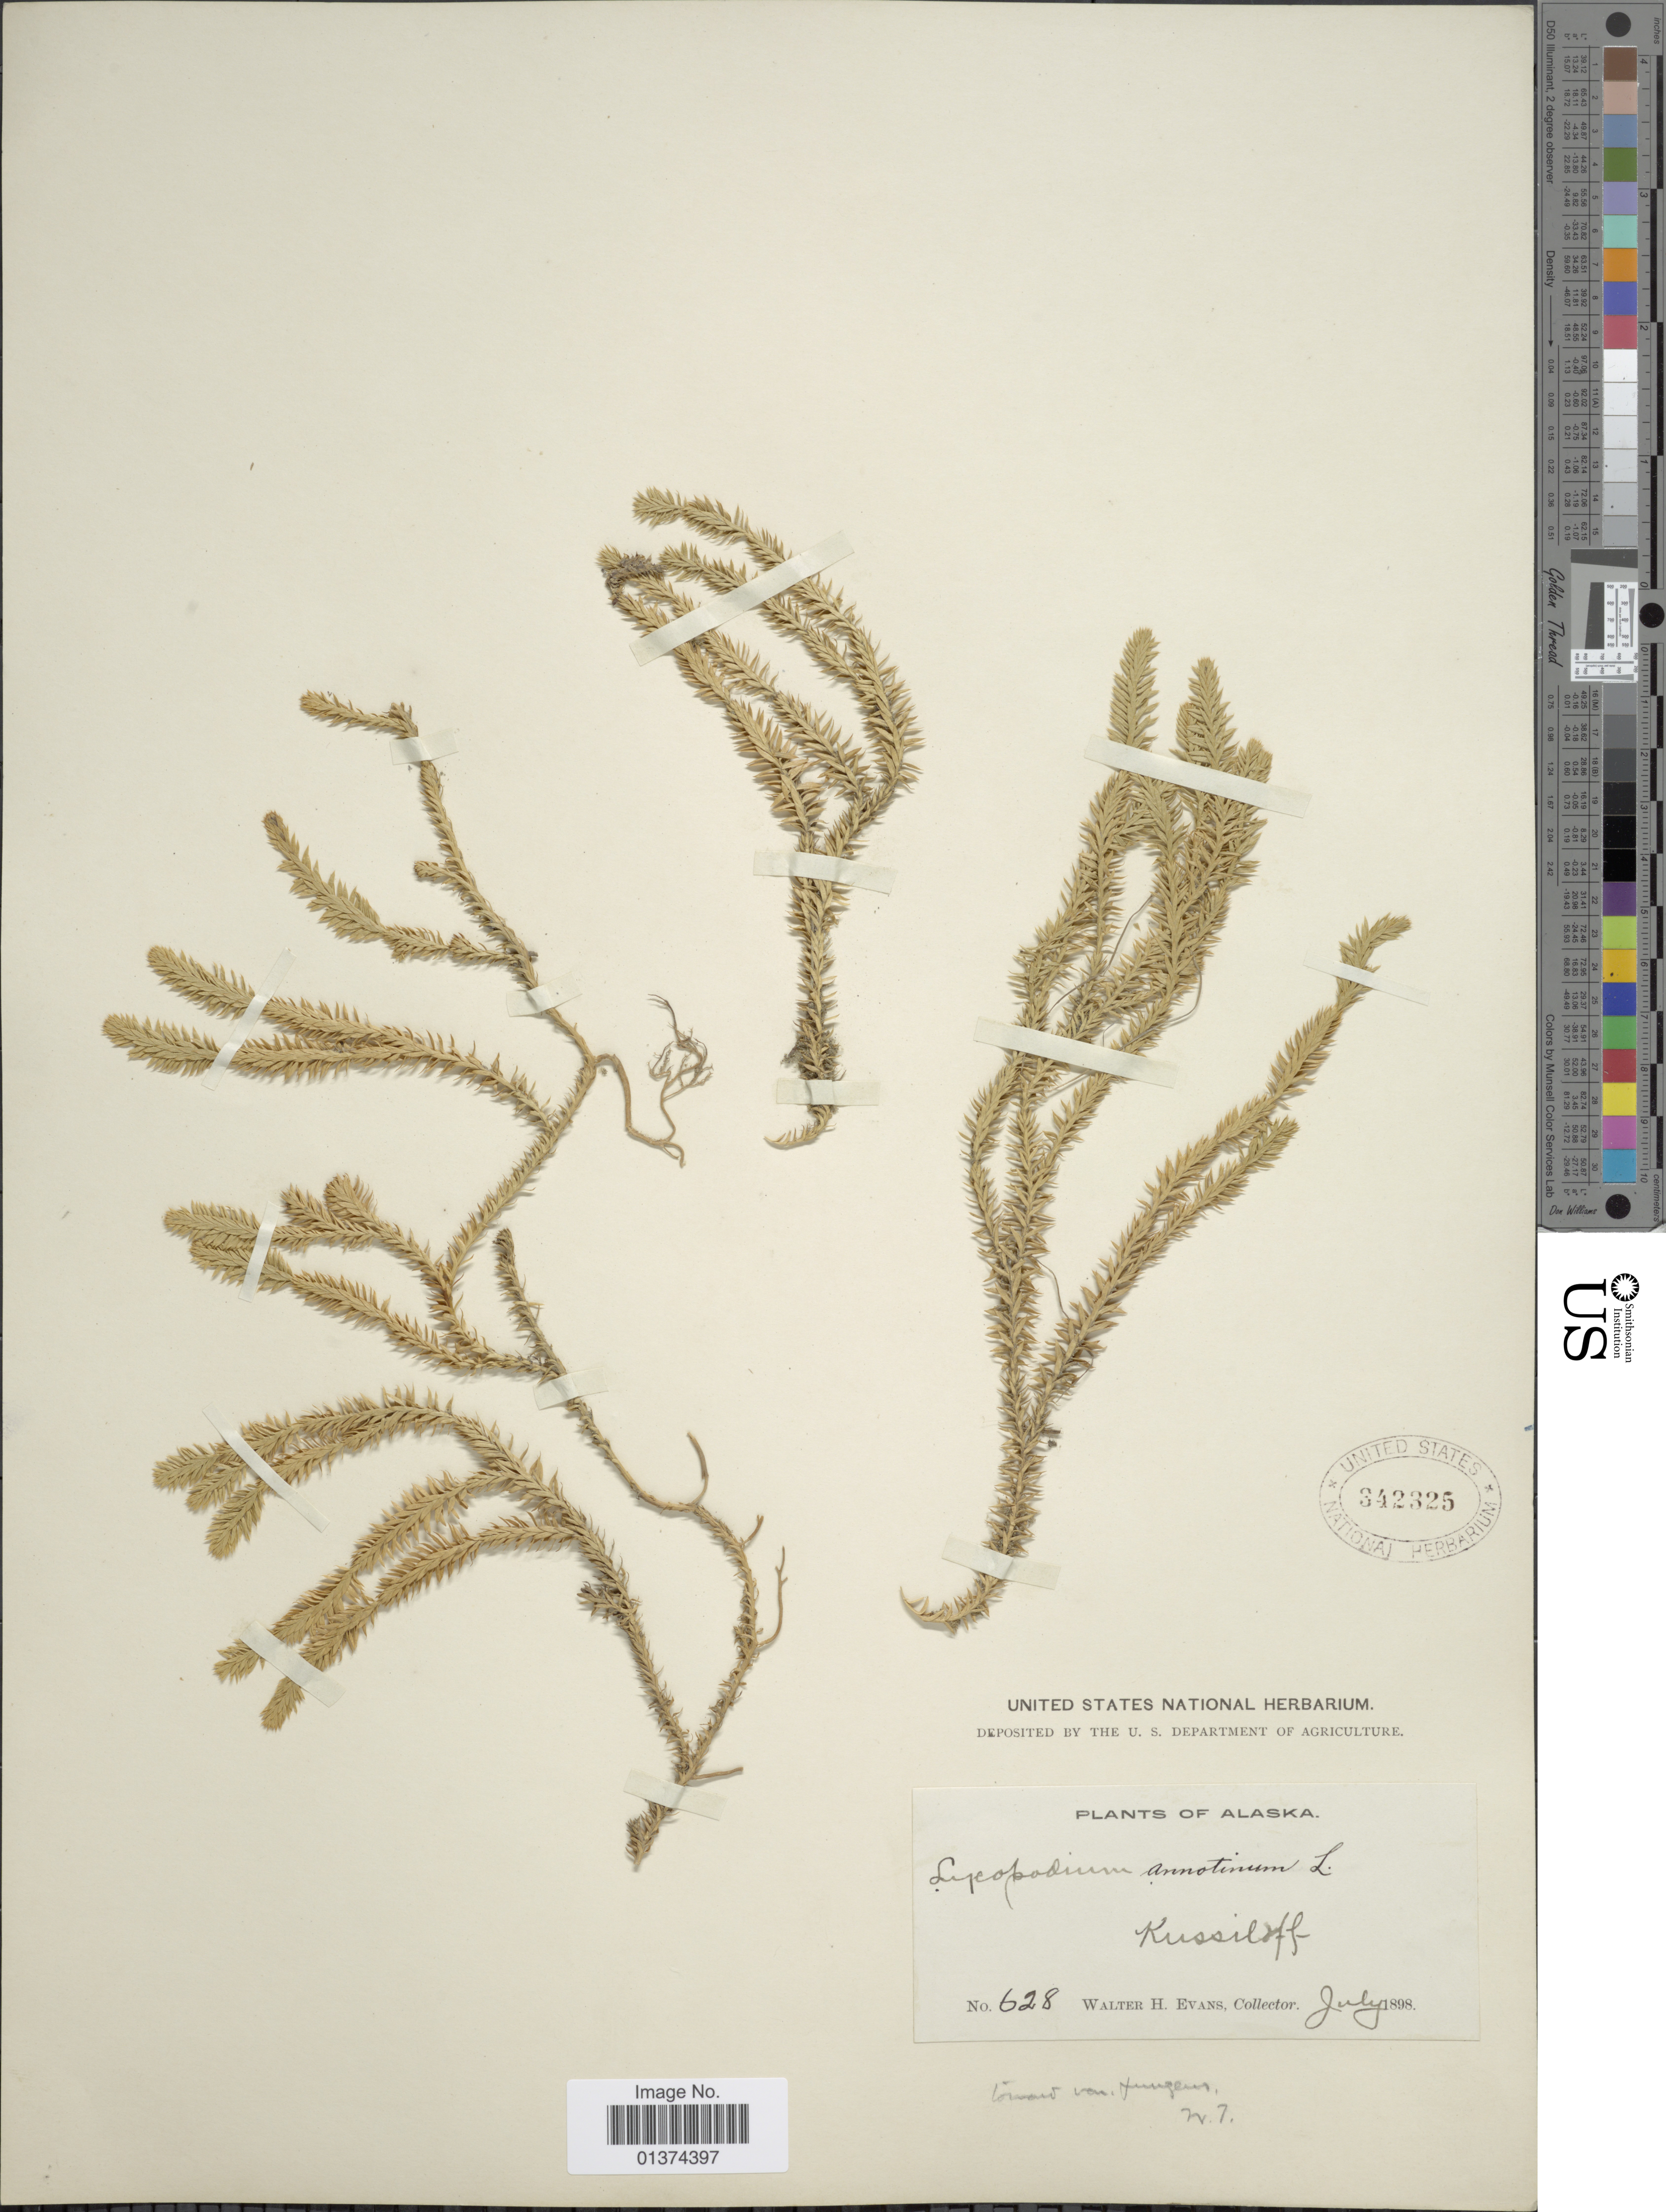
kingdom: Plantae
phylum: Tracheophyta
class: Lycopodiopsida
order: Lycopodiales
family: Lycopodiaceae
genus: Spinulum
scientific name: Spinulum annotinum subsp. annotinum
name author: (L.) A. Haines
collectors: W. H. Evans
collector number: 628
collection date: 1898-07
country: United States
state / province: Alaska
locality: Kussiloff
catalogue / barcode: US 342325